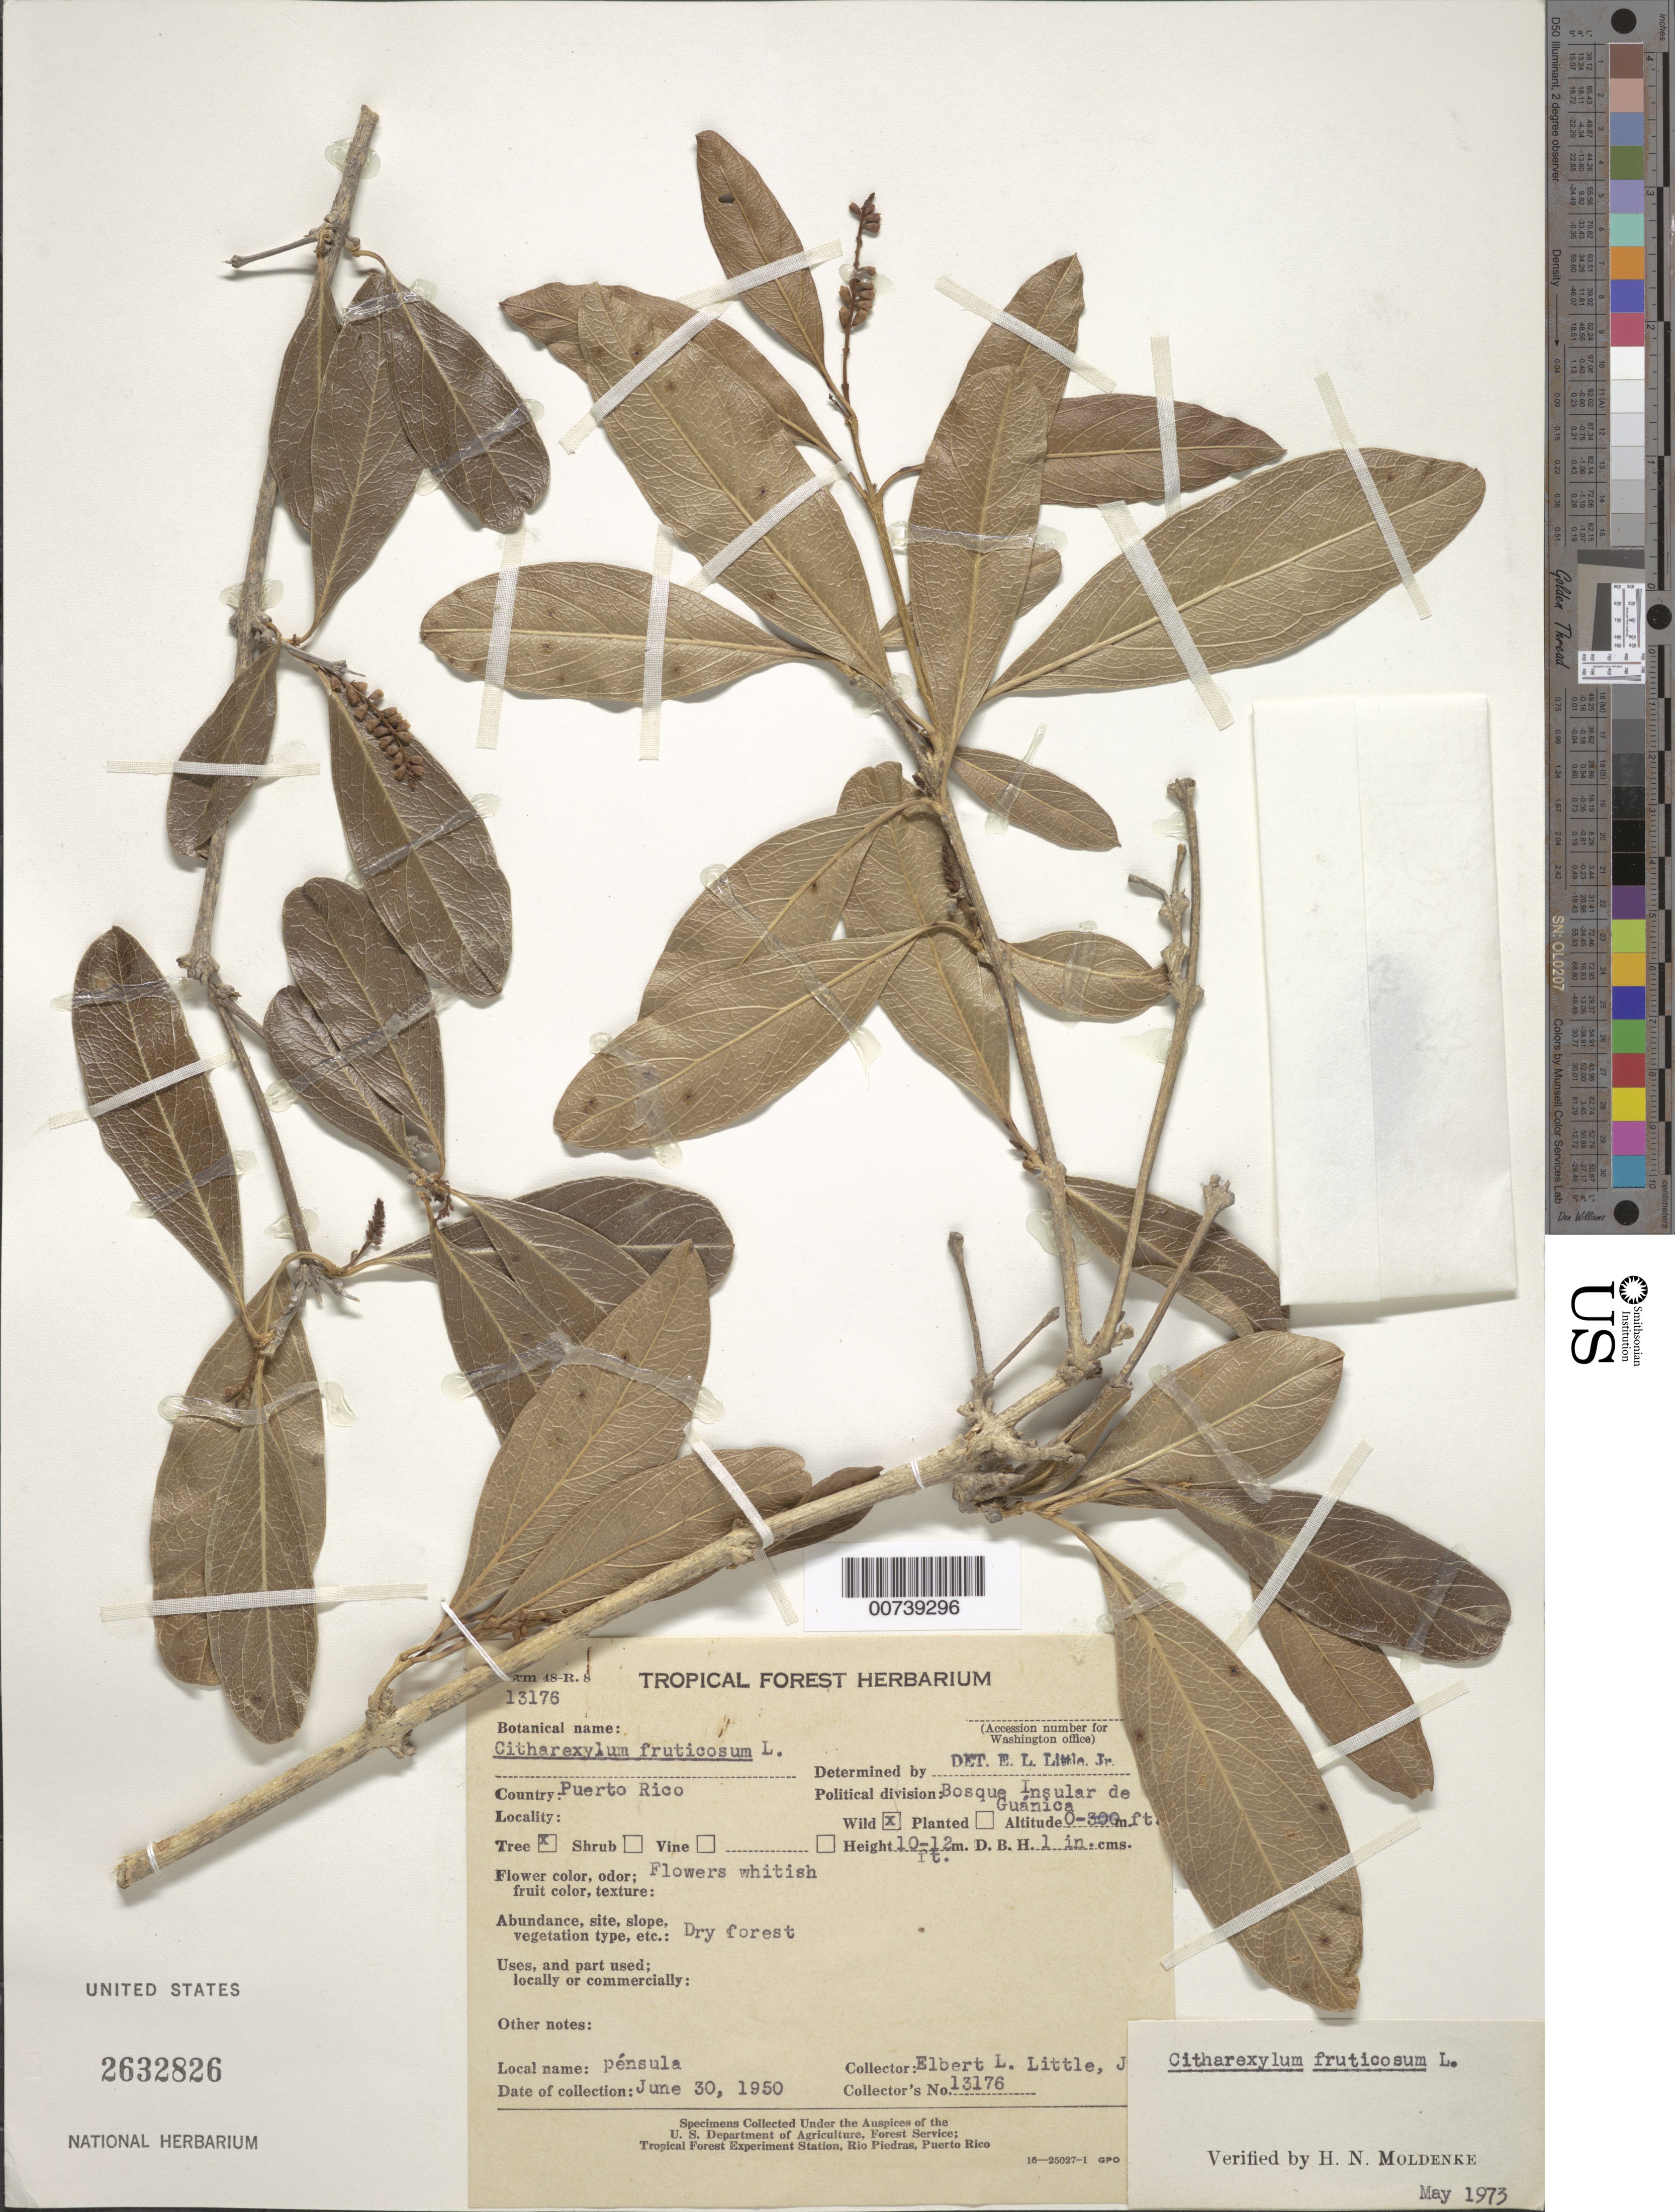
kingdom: Plantae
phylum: Tracheophyta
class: Magnoliopsida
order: Lamiales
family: Verbenaceae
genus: Citharexylum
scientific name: Citharexylum spinosum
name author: L.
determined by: Moldenke, H. N.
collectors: E. L. Little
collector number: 13176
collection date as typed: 30 Jun 1950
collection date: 1950-06-30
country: Puerto Rico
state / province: Guánica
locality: Bosque Insular de Guánica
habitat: Dry forest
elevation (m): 0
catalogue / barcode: US 2632826